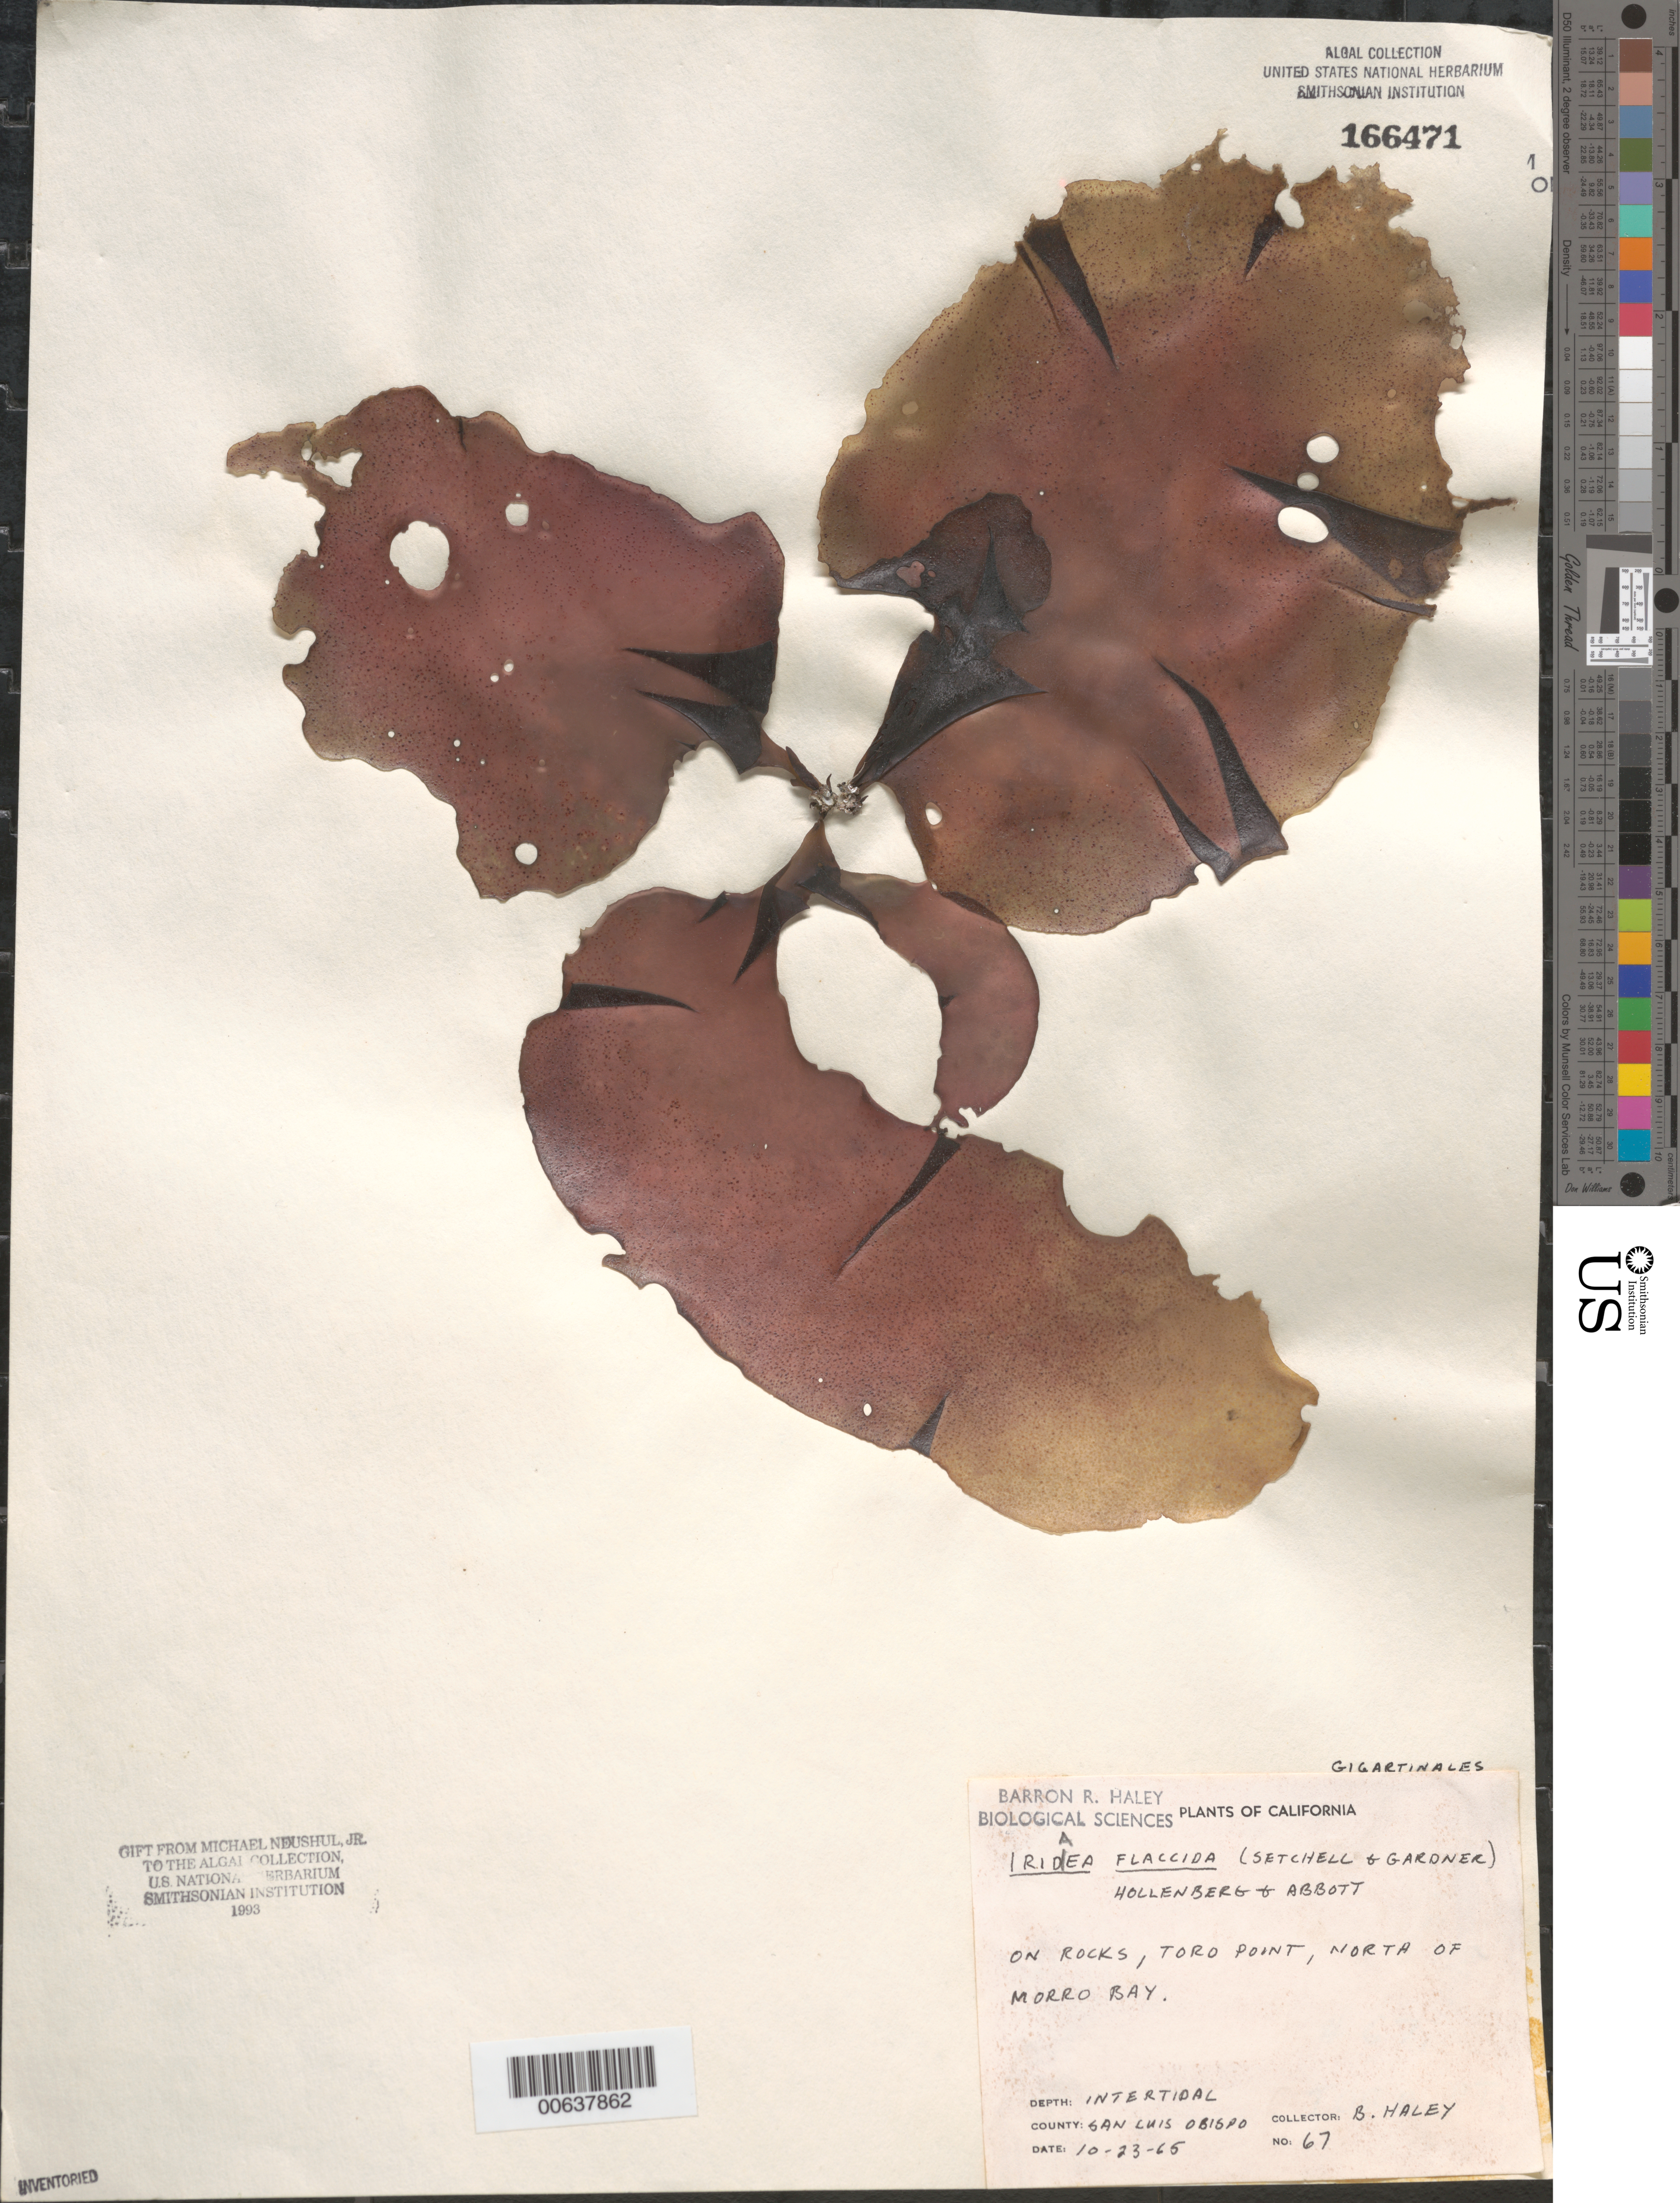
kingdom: Plantae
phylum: Rhodophyta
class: Florideophyceae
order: Gigartinales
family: Gigartinaceae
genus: Mazzaella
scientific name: Mazzaella flaccida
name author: (Setchell & N.L. Gardner) Fredericq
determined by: Algae name updating Project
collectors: B. Haley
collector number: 67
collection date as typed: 23 Oct 1965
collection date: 1965-10-23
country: United States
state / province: California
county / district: San Luis Obispo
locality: Toro Point, north of Morro Bay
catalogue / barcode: US 166471